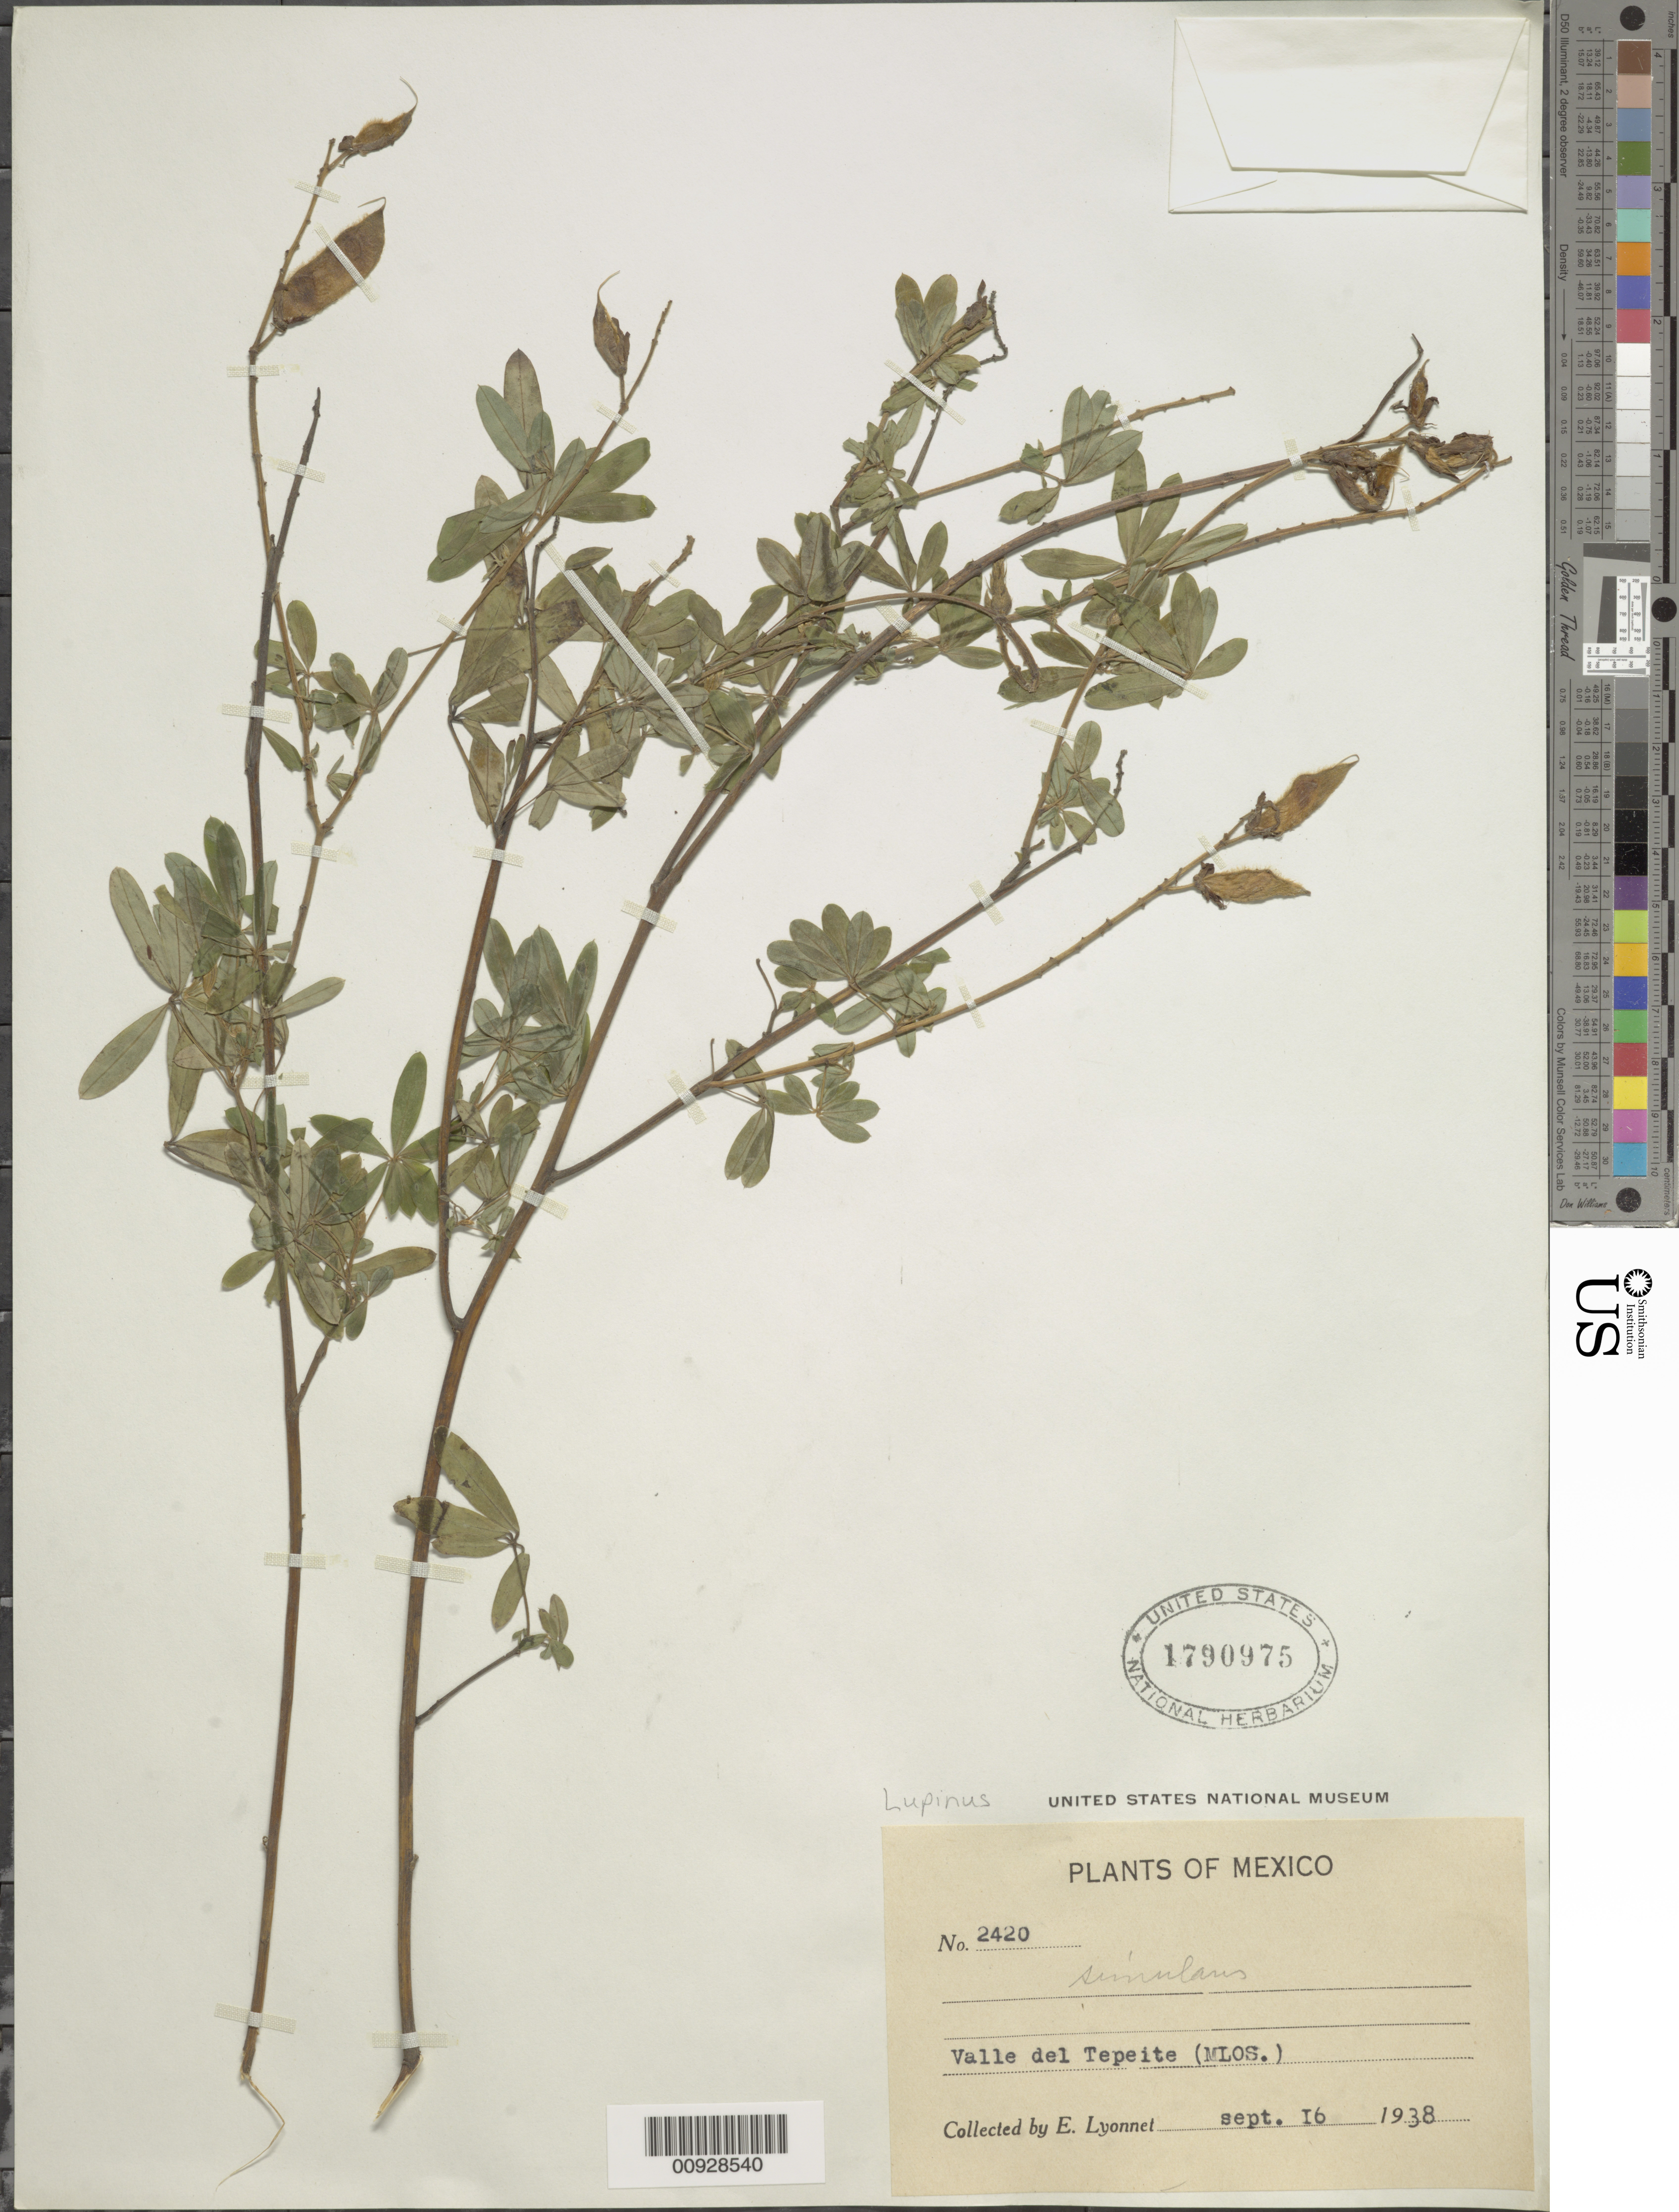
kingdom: Plantae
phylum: Tracheophyta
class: Magnoliopsida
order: Fabales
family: Fabaceae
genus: Lupinus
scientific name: Lupinus simulans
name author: Rose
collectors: Bro. E. Lyonnet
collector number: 2420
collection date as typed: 16 Sep 1938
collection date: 1938-09-16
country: Mexico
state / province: Morelos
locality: Valle del Tepeite.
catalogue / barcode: US 1790975